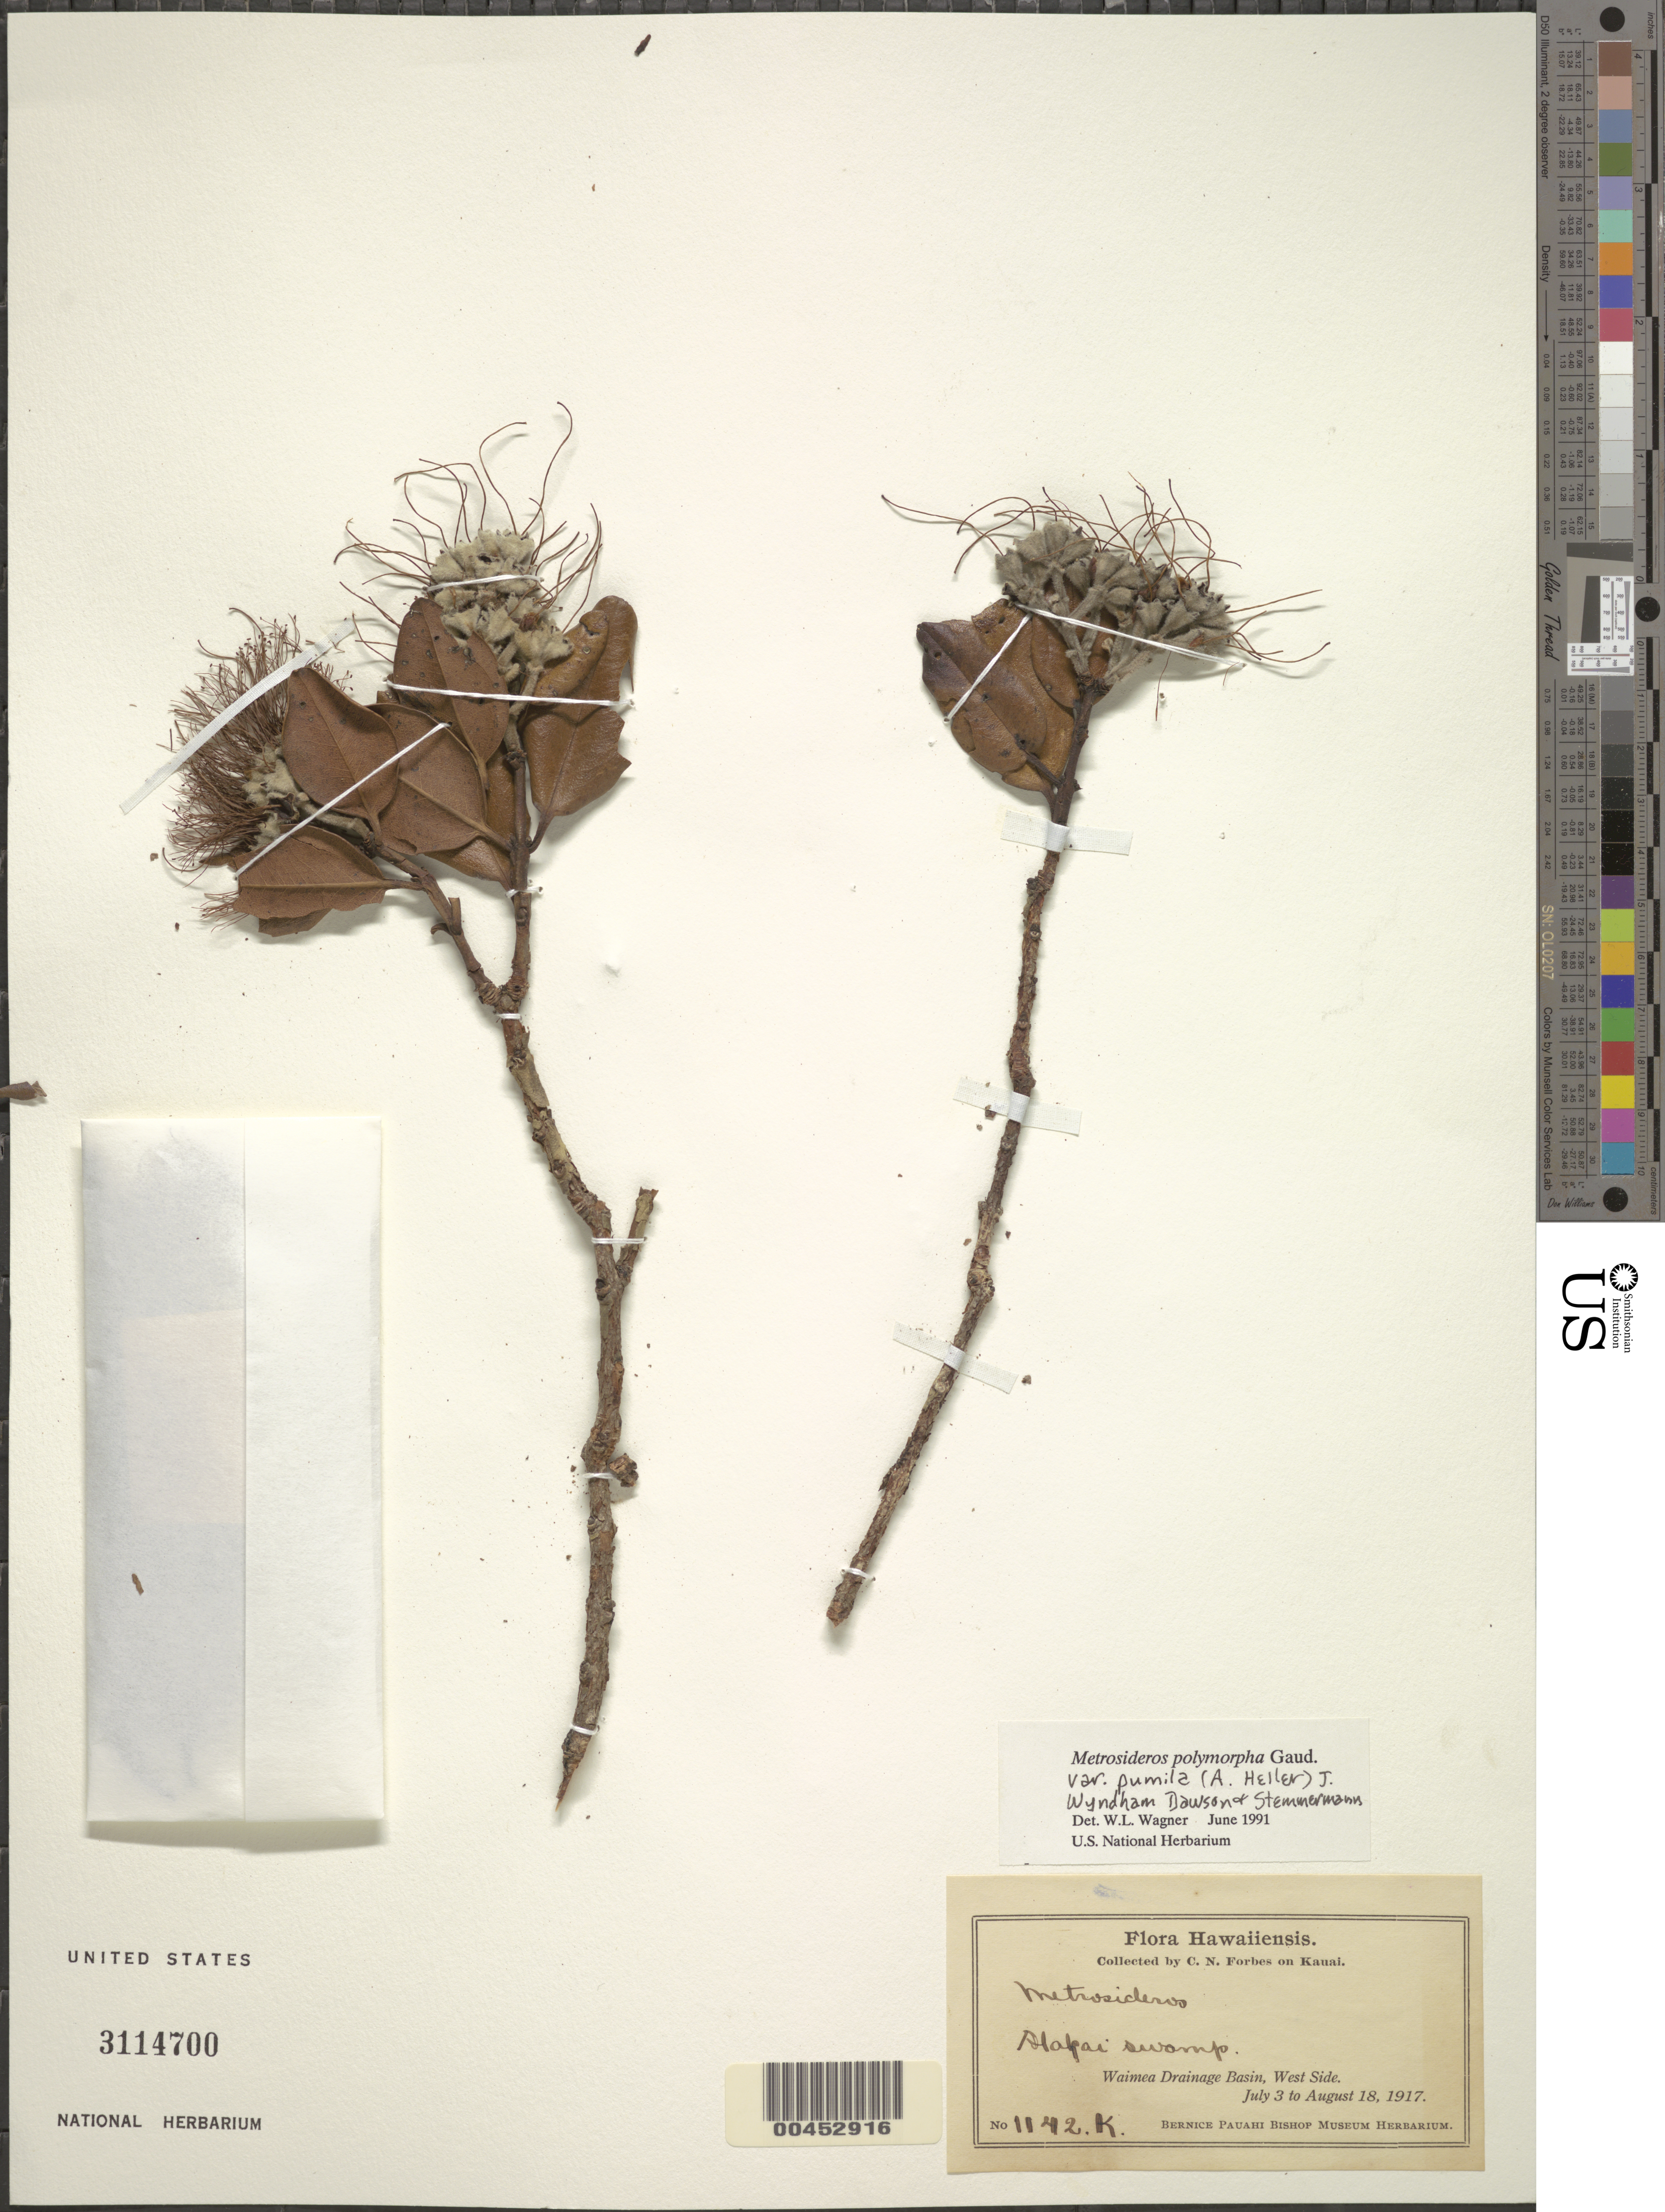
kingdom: Plantae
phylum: Tracheophyta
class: Magnoliopsida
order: Myrtales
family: Myrtaceae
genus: Metrosideros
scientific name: Metrosideros polymorpha var. pumila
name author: (A. Heller) J.W. Dawson & Stemmerm.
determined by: Wagner, W. L., (BOT), Smithsonian Institution - National Museum of Natural History (UNITED STATES)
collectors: C. N. Forbes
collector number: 1142.K.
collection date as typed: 3 Jul 1917 to 18 Aug 1917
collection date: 1917-07-03/1917-08-18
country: United States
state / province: Hawaii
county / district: Kauai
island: Kaua'i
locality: Alakai Swamp, Waimea Drainage Basin, W Side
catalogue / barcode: US 3114700